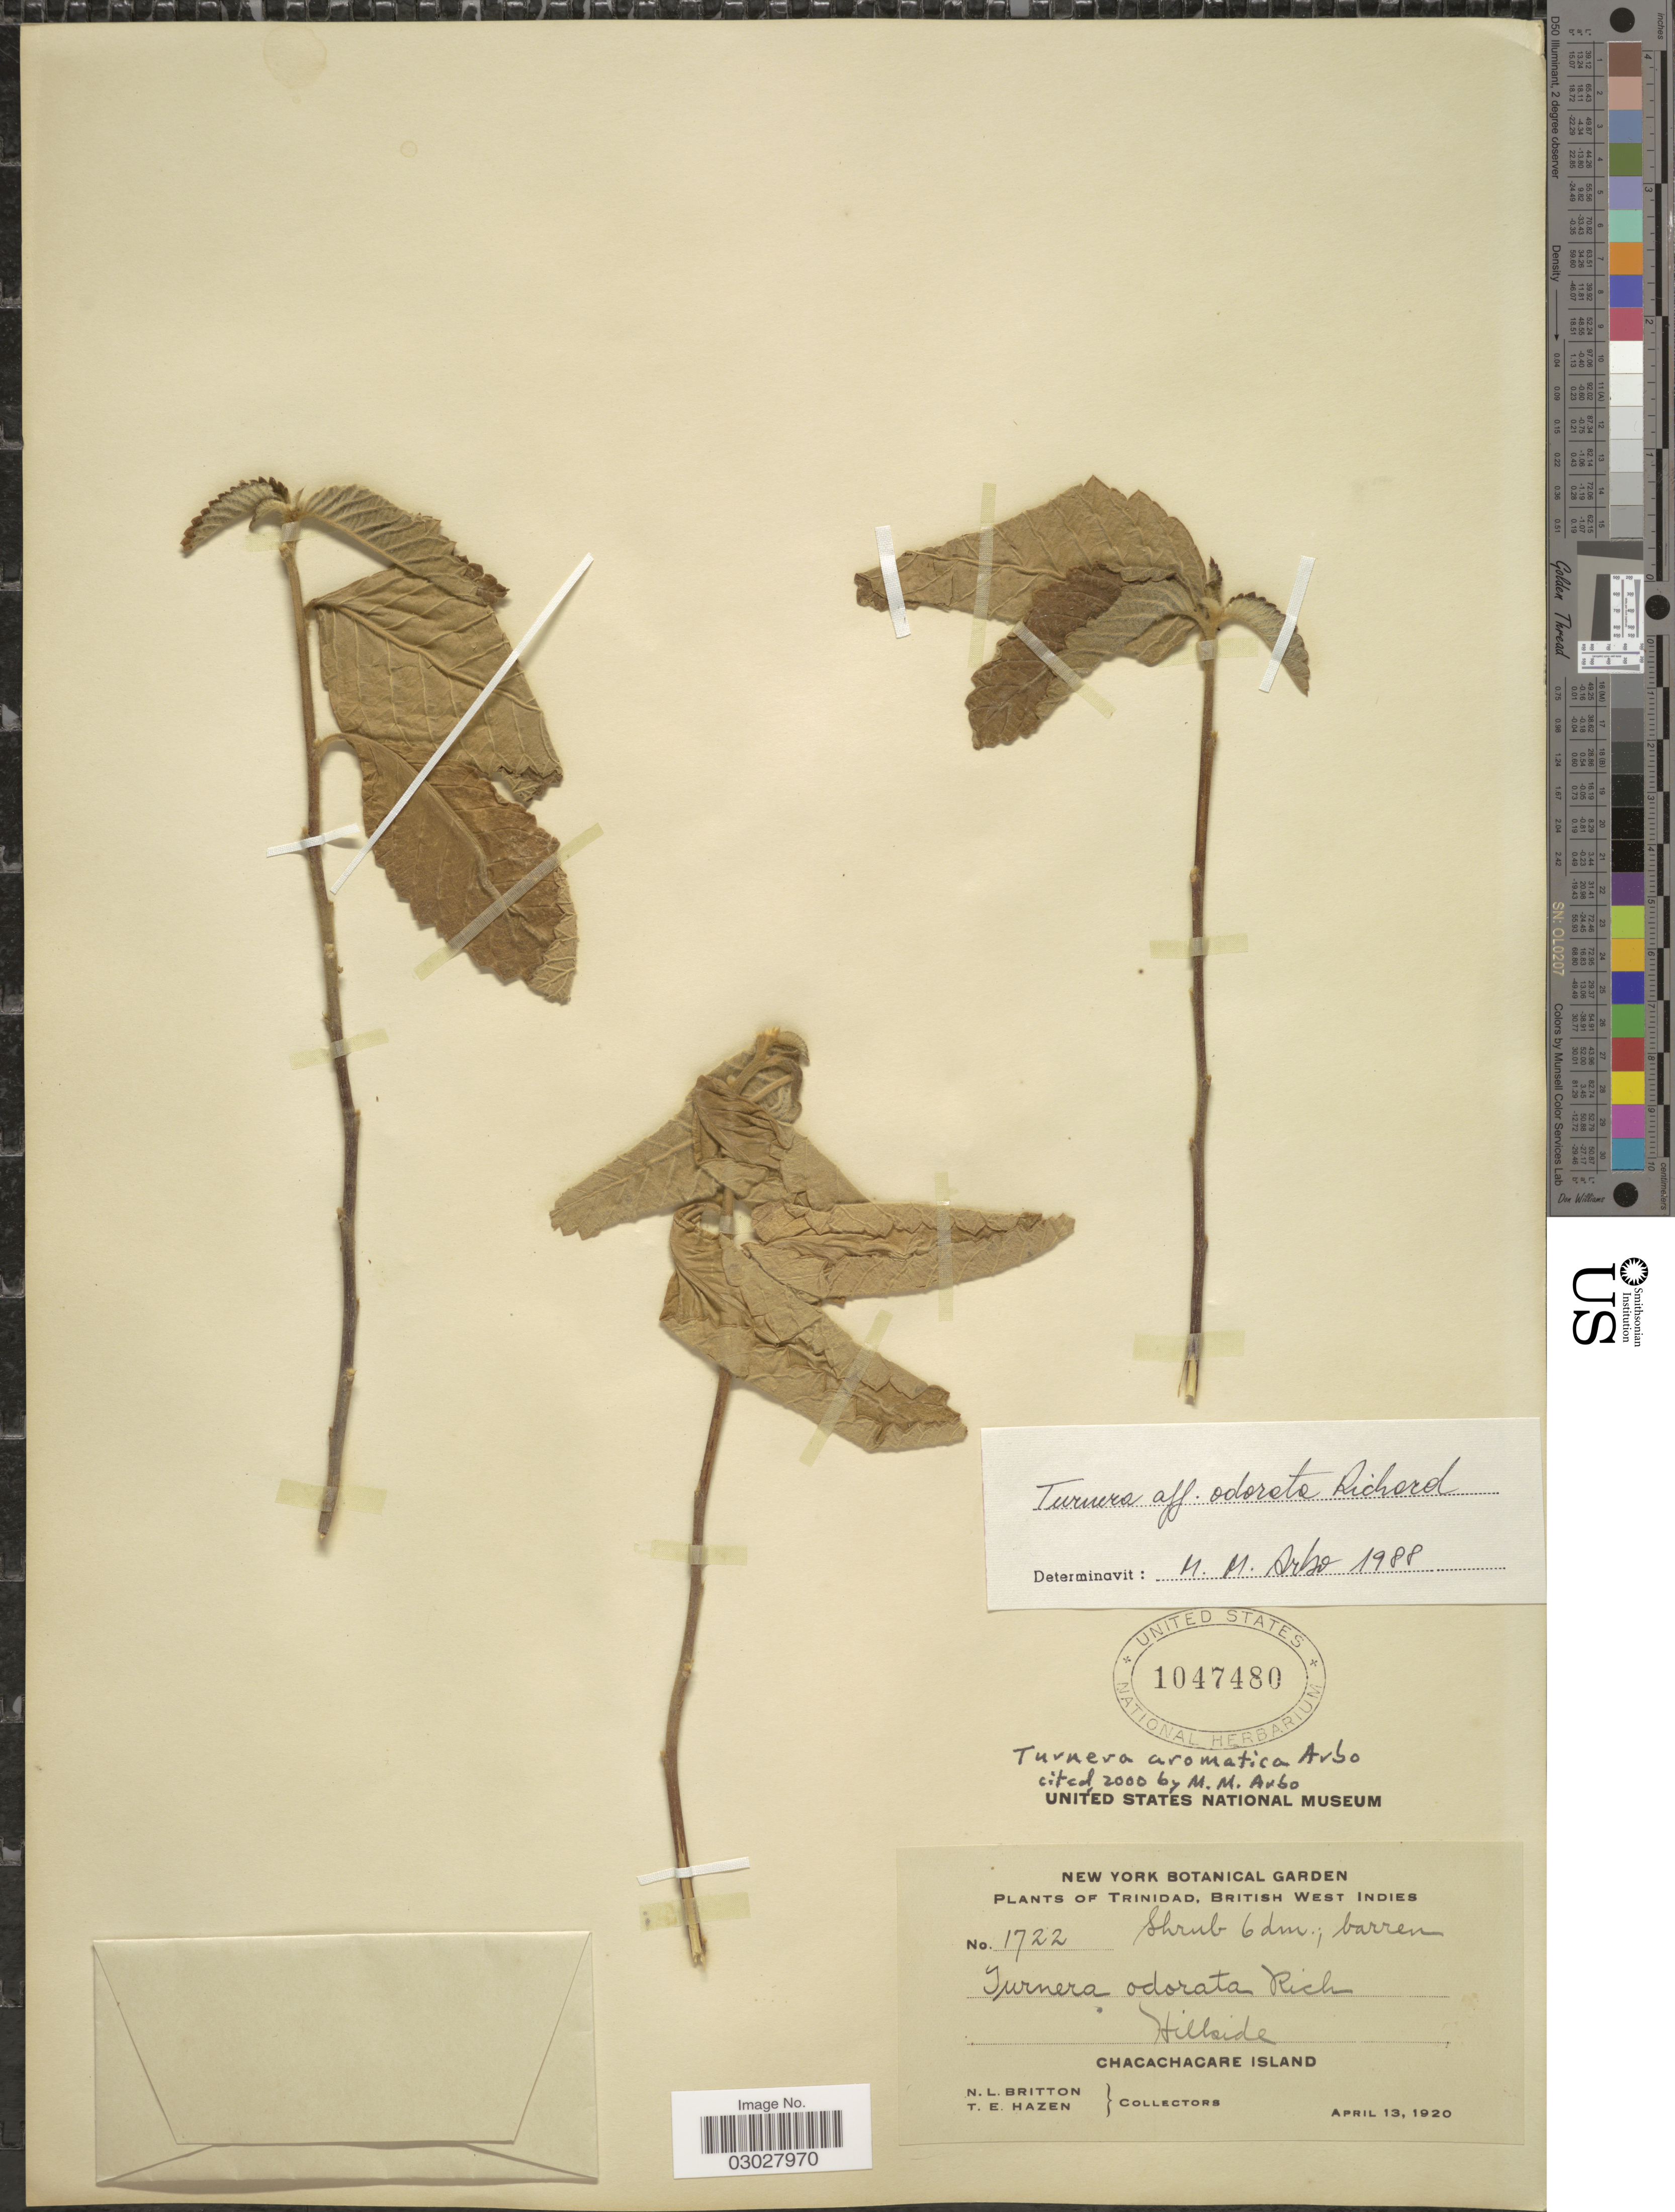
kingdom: Plantae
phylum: Tracheophyta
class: Magnoliopsida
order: Malpighiales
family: Turneraceae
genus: Turnera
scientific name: Turnera aromatica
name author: Arbo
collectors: N. Britton & T. E. Hazen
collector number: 1722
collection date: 1920-04-13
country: Trinidad and Tobago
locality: Trinidad, British West Indies. Hillside, Chacachacare Island.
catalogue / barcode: US 1047480